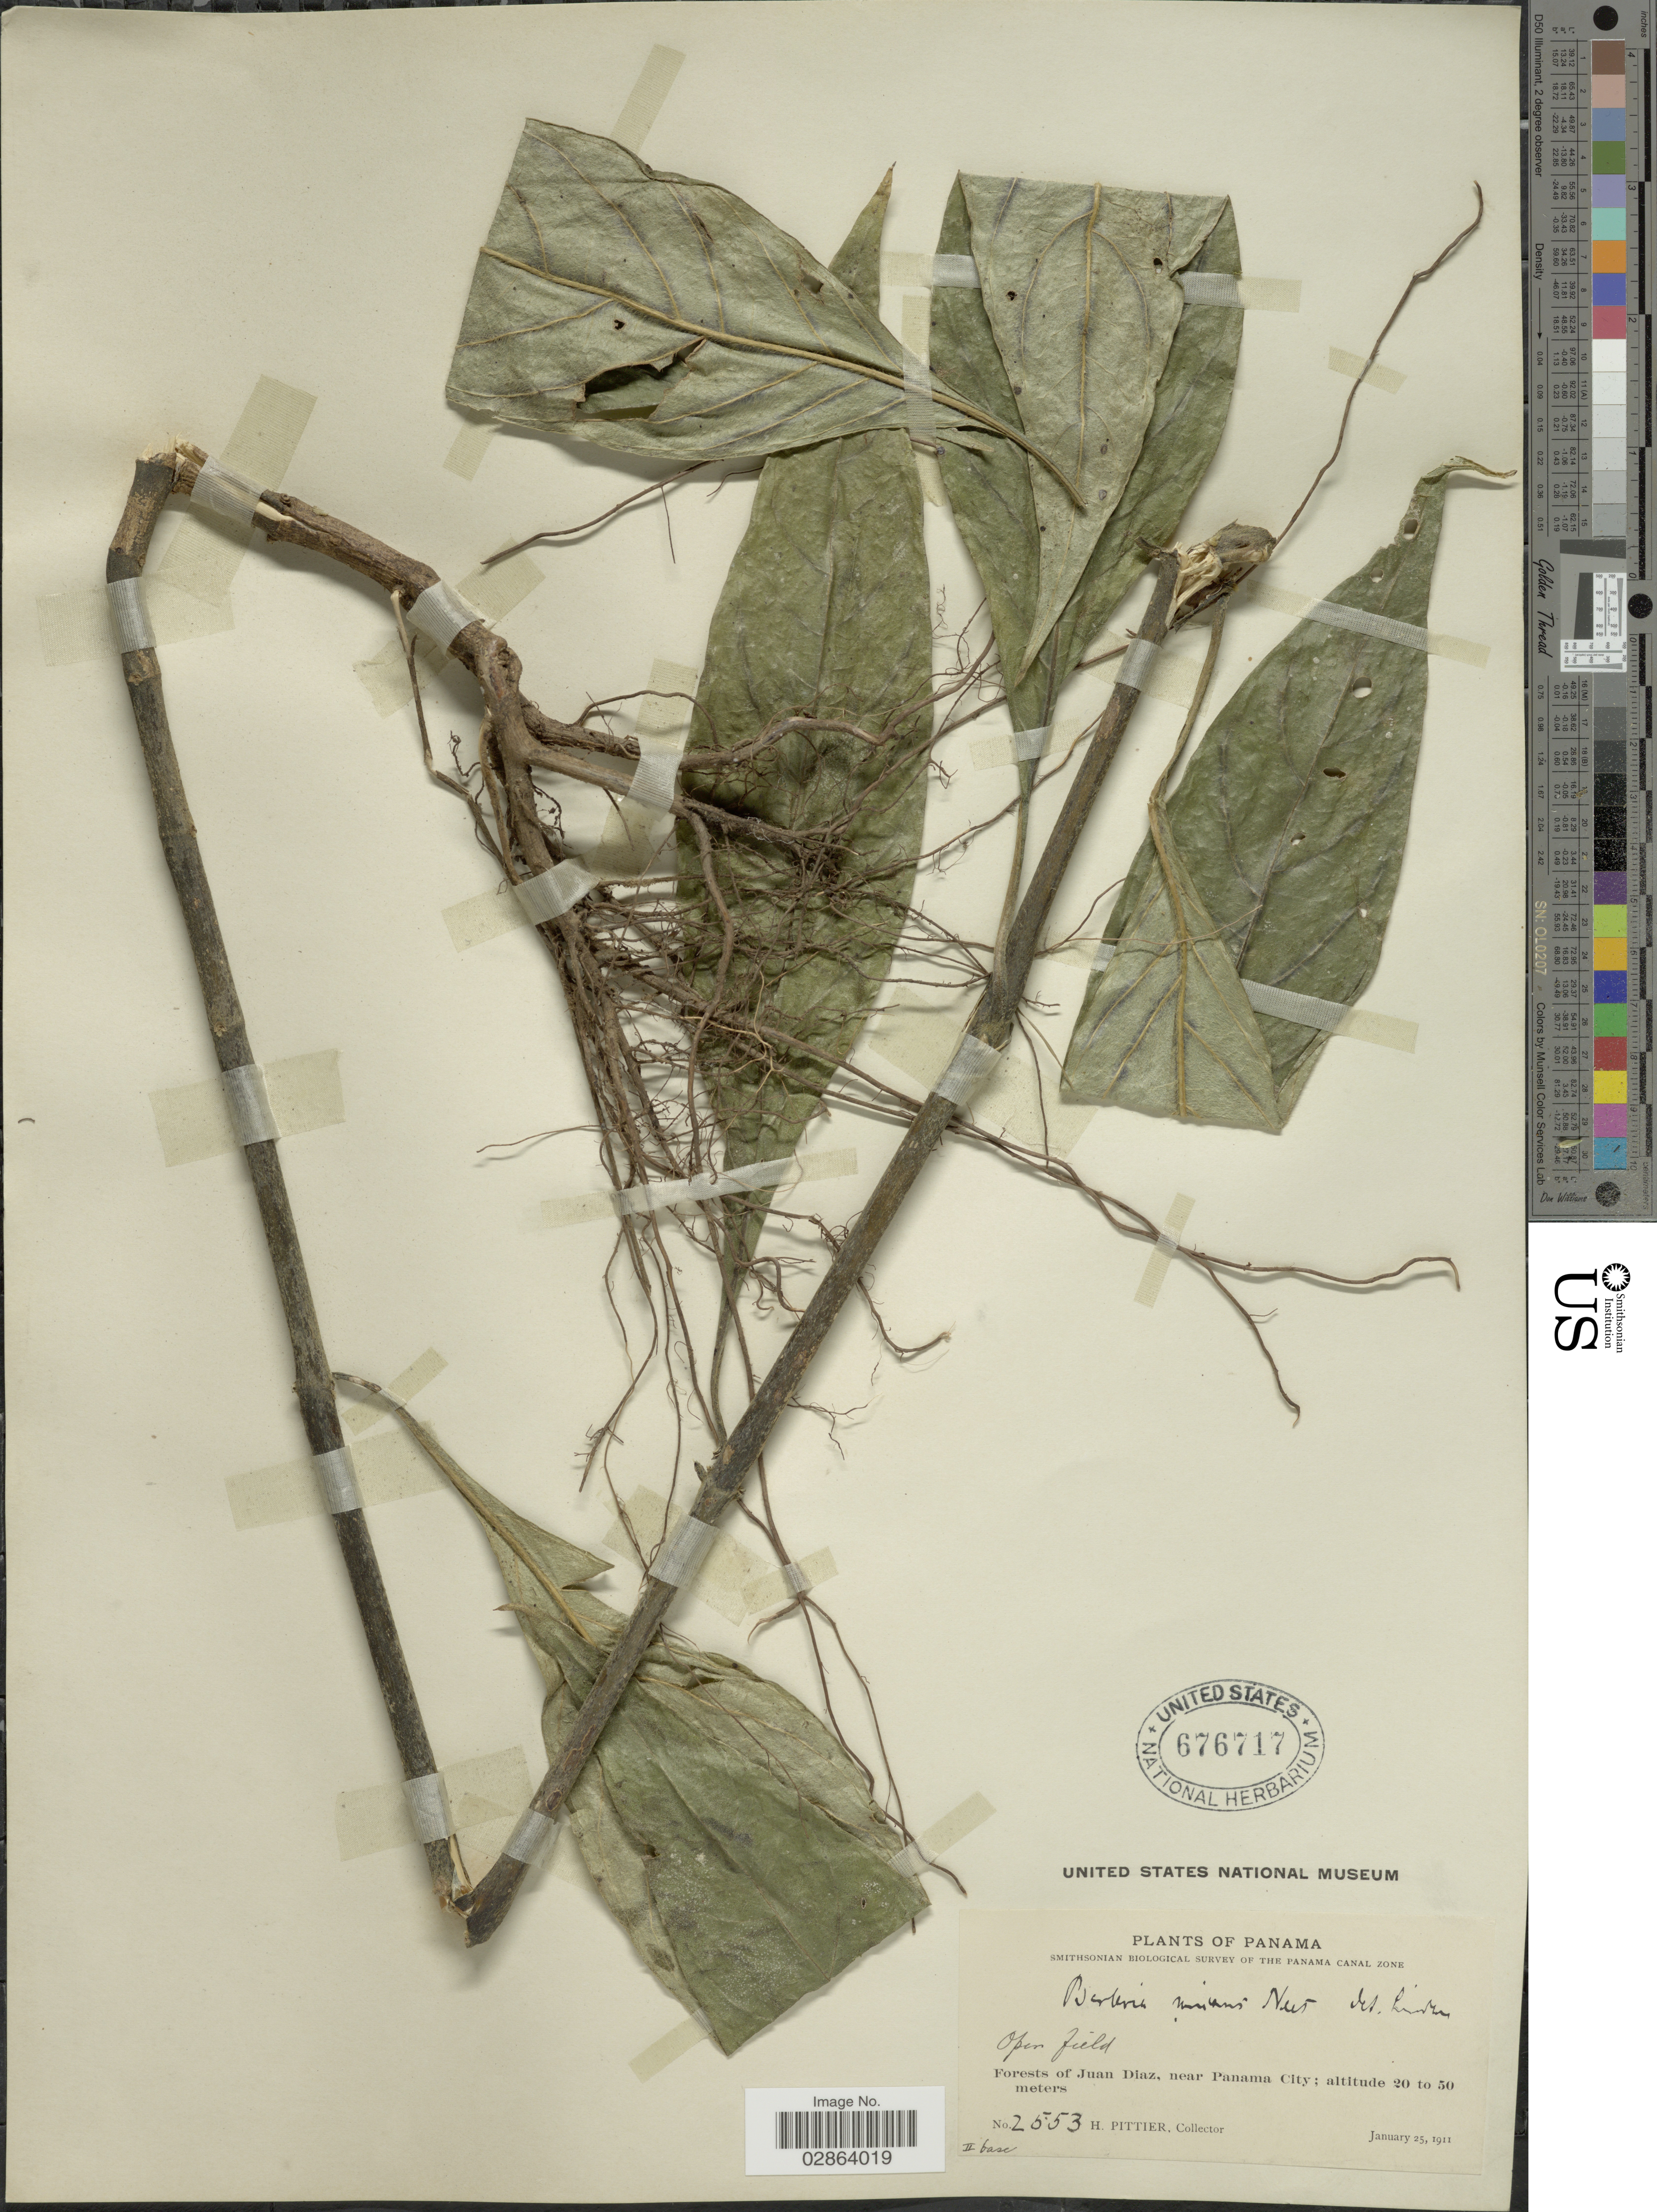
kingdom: Plantae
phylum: Tracheophyta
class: Magnoliopsida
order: Lamiales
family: Acanthaceae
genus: Barleria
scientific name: Barleria oenotheroides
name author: Dum. Cours.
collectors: H. F. Pittier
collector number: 2553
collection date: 1911-01-25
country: Panama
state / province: Panamá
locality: Forests of Juan Diaz, near Panama City.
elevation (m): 20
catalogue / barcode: US 676717